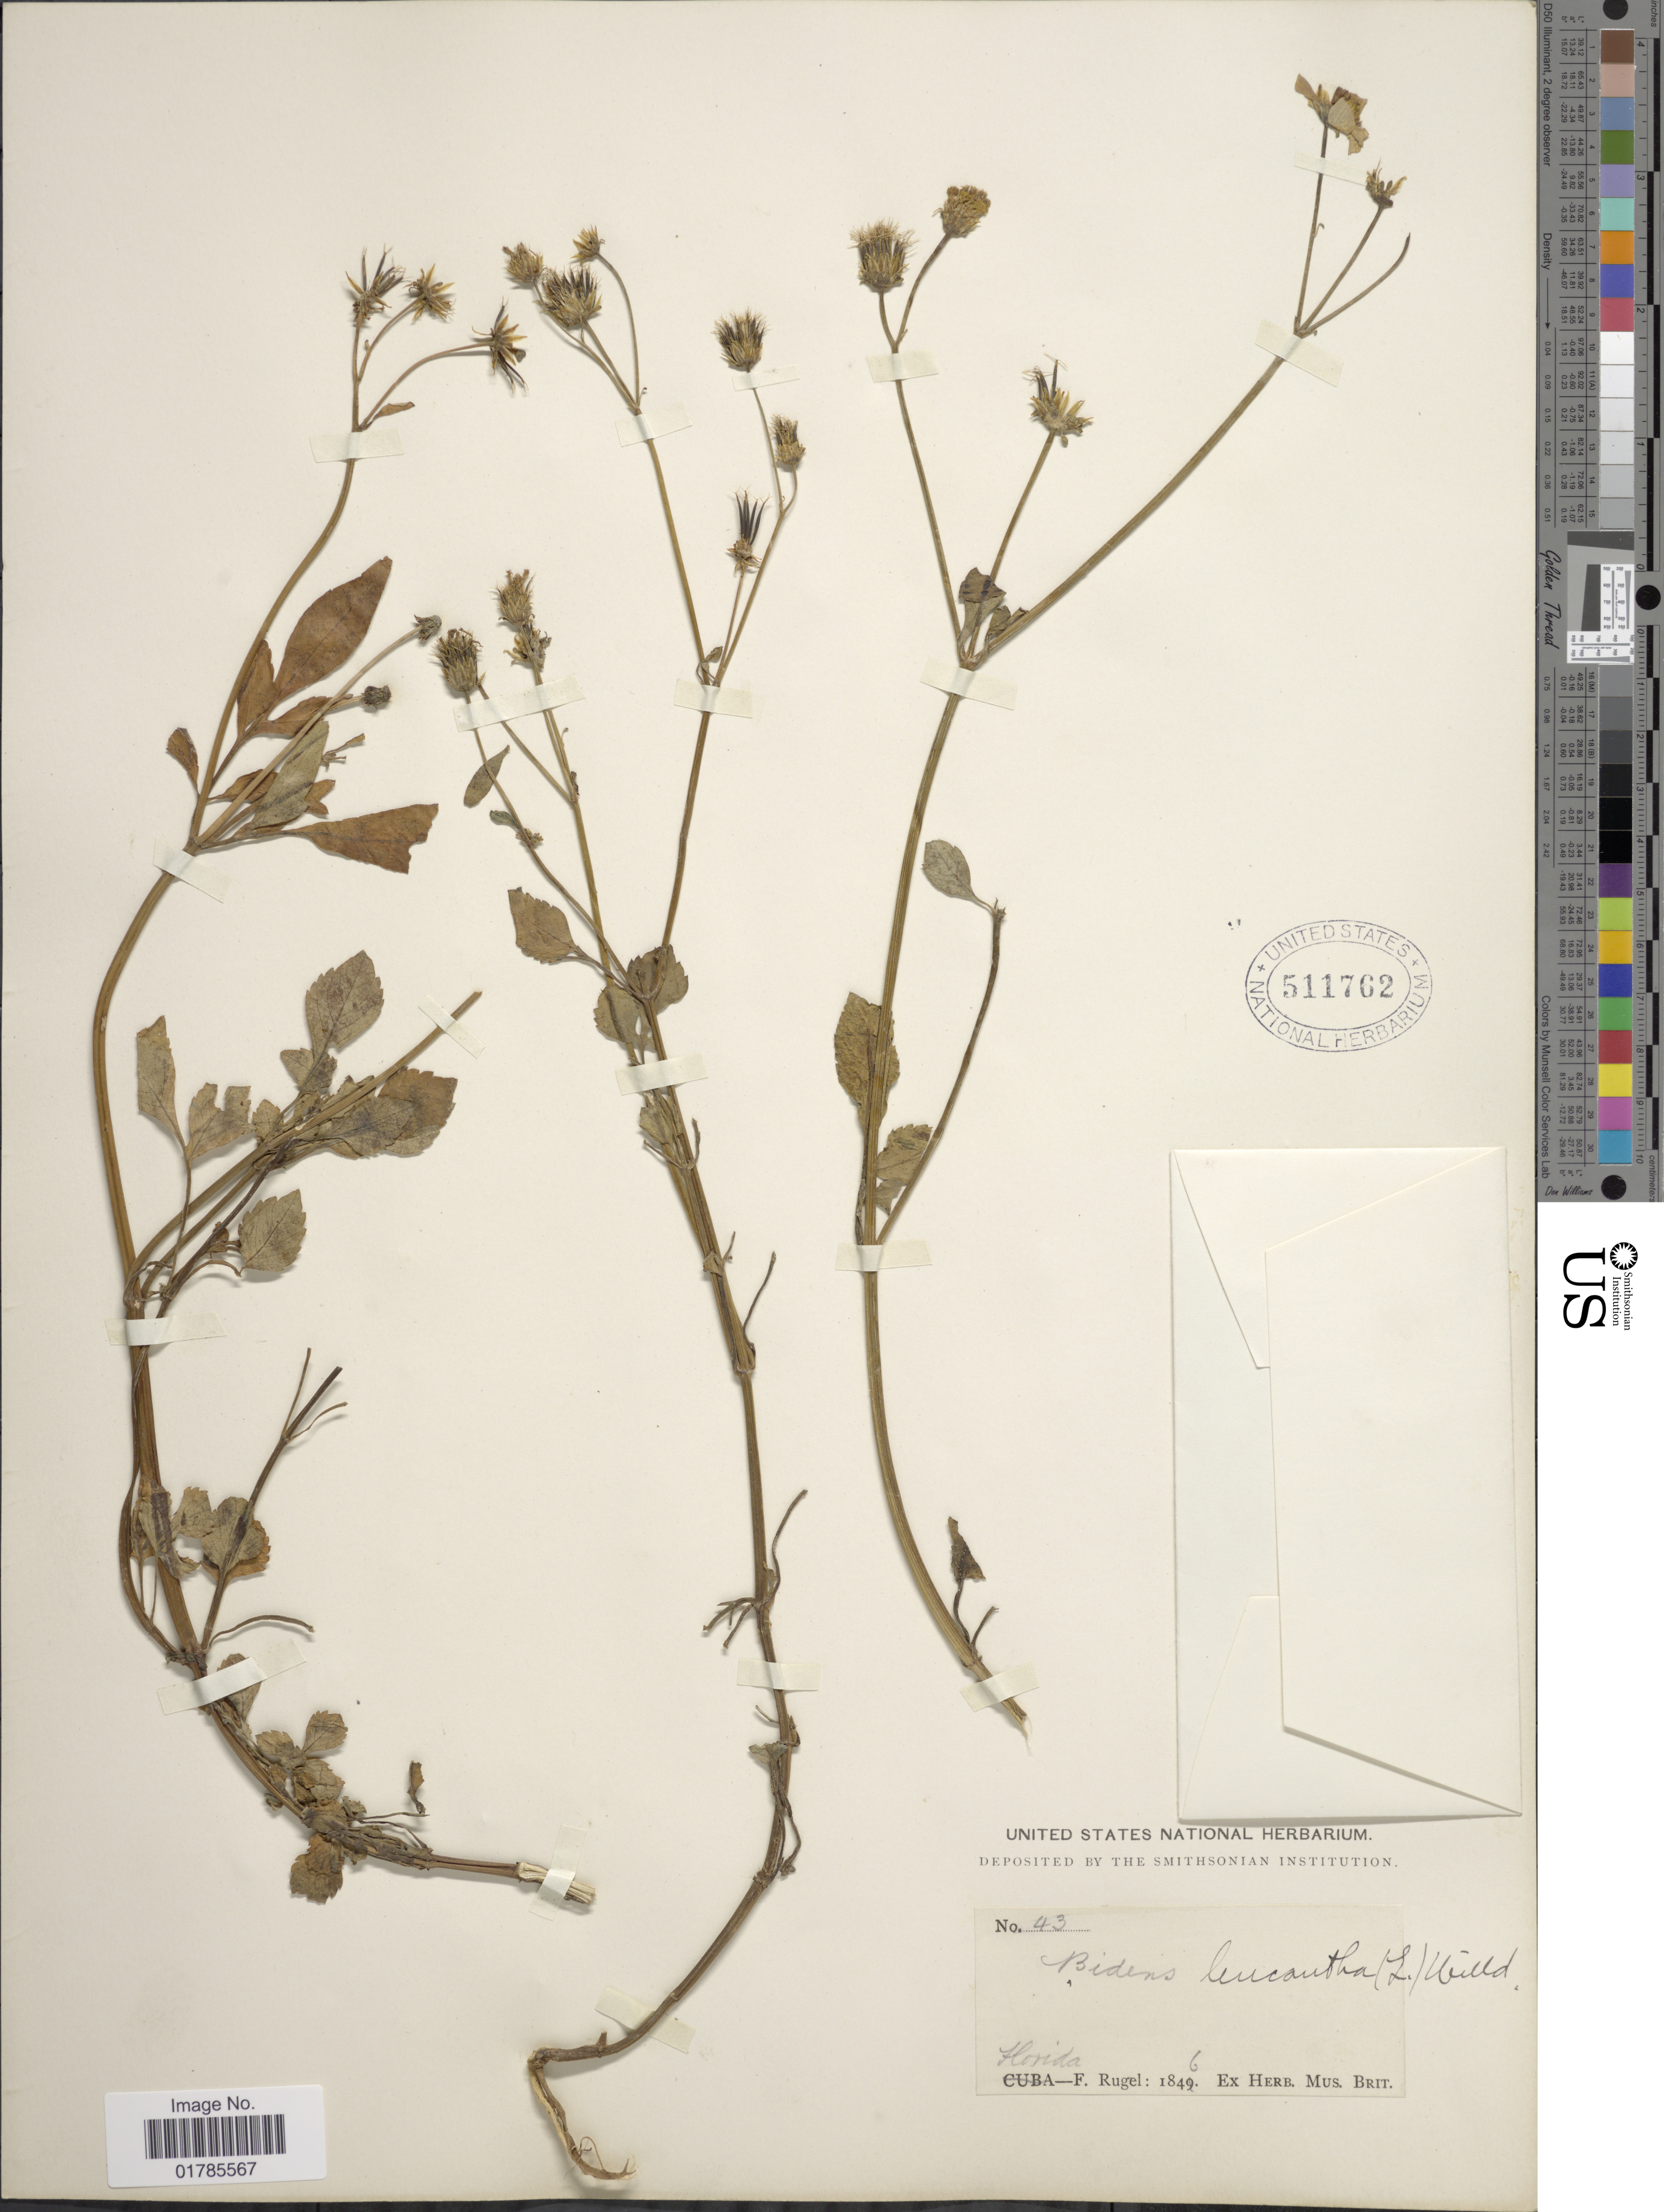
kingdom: Plantae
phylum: Tracheophyta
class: Magnoliopsida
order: Asterales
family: Asteraceae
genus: Bidens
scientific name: Bidens alba var. radiata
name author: (Sch. Bip.) R.E. Ballard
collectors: F. Rugel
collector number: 43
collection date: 1846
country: United States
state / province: Florida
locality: Florida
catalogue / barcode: US 511762